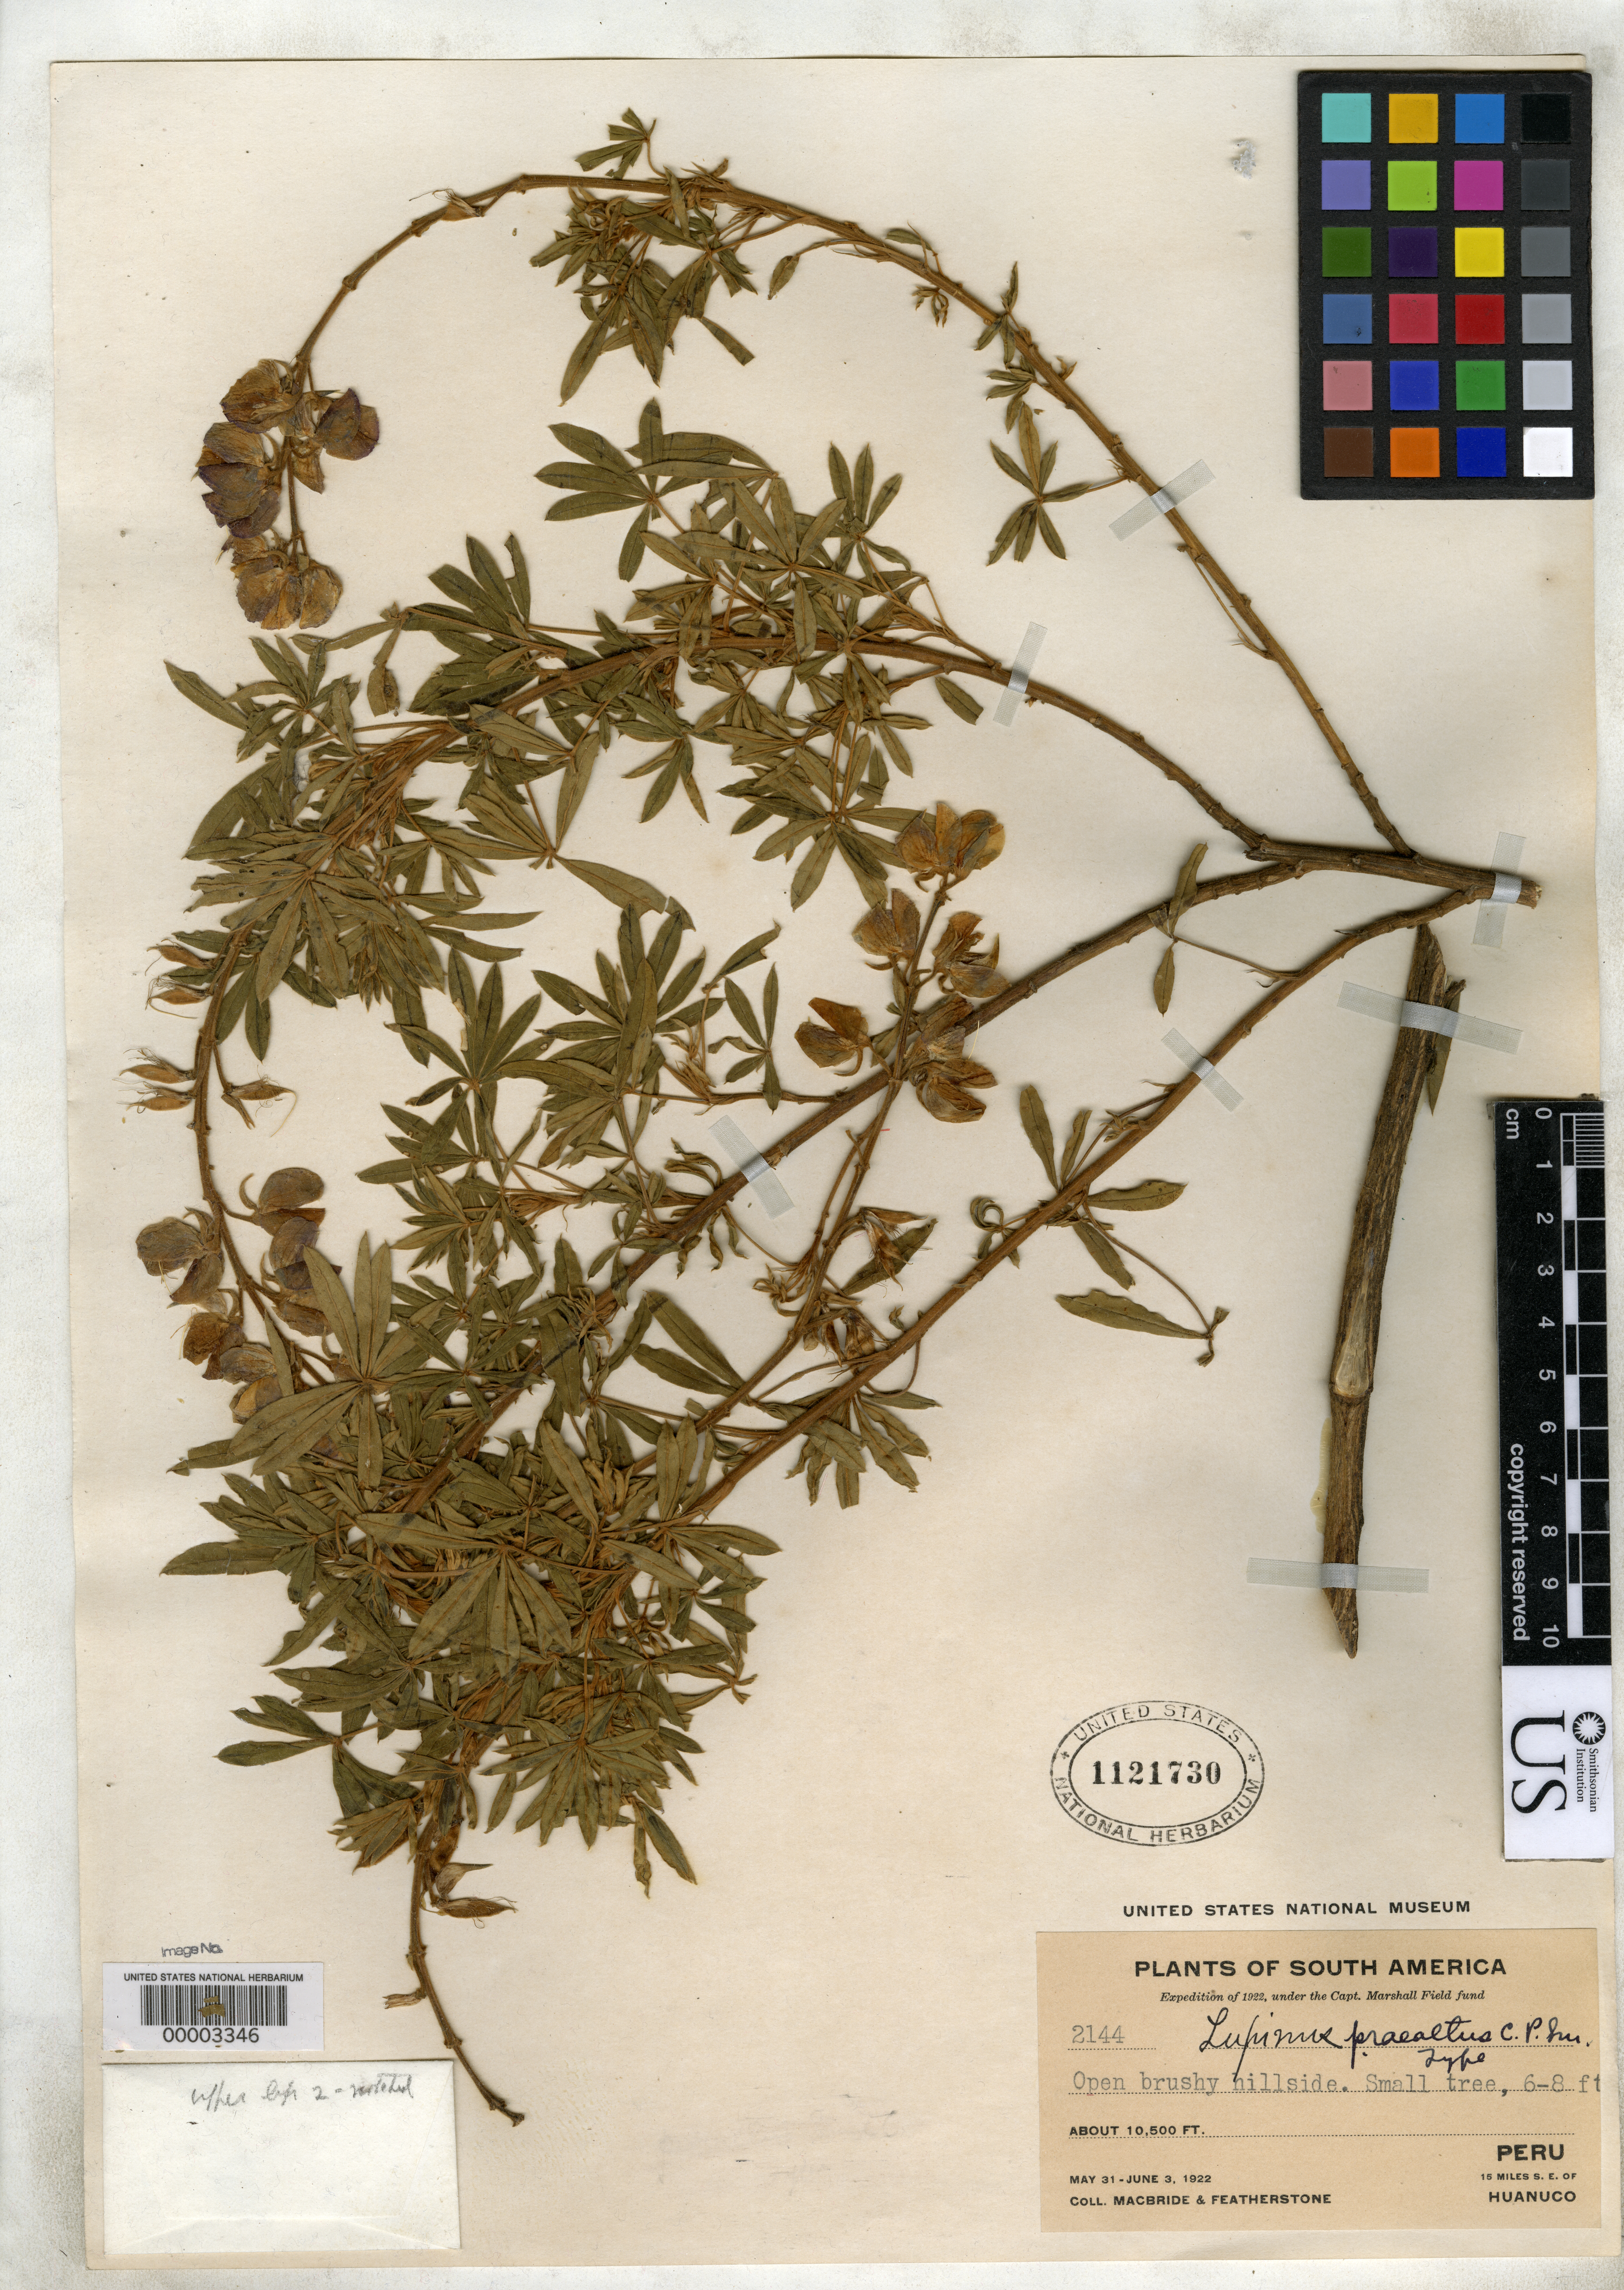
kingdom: Plantae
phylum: Tracheophyta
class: Magnoliopsida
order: Fabales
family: Fabaceae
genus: Lupinus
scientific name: Lupinus praealtus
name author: C.P. Sm.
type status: Holotype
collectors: J. F. Macbride & W. Featherstone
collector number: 2144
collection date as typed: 31 May 1922 to 03 Jun 1922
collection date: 1922-05-31/1922-06-03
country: Peru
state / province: Huánuco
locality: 15 miles SE of Huánuco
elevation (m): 3200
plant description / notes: Protologue cites type specimen at "h 66" [herbarium 66 = USNH]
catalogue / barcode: US 1121730